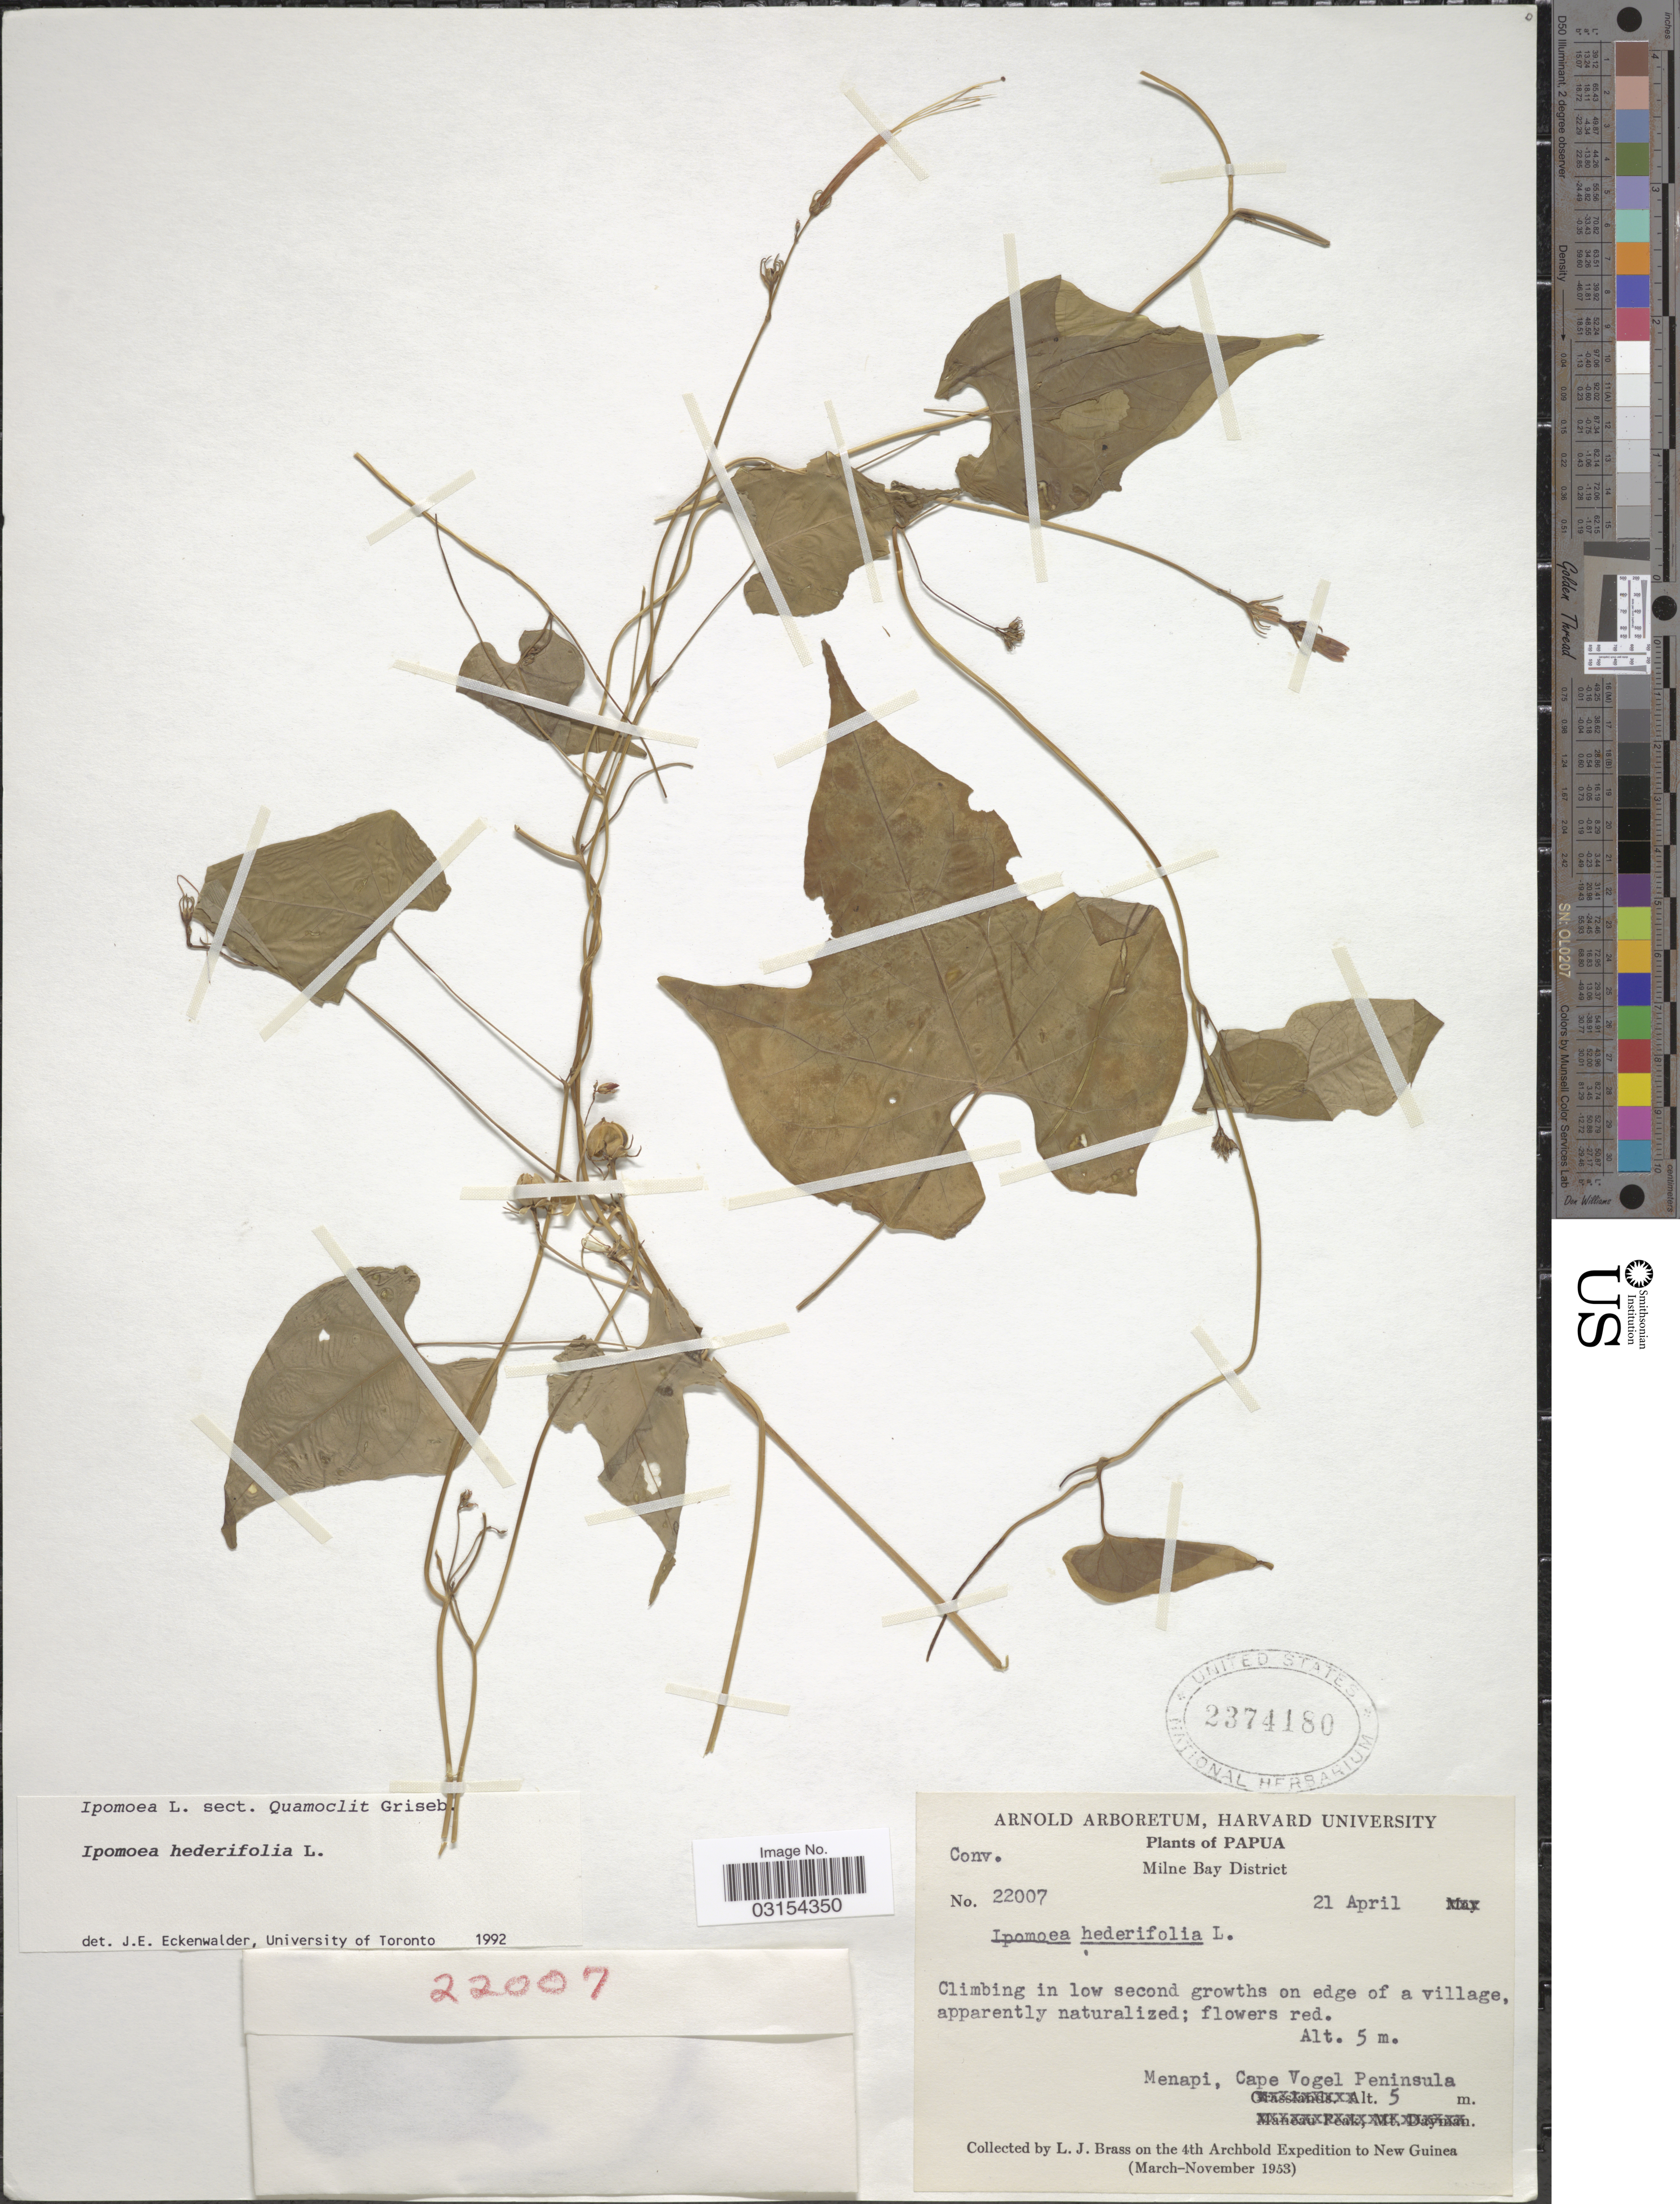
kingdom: Plantae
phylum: Tracheophyta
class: Magnoliopsida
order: Solanales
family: Convolvulaceae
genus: Ipomoea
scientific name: Ipomoea hederifolia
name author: L.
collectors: L. J. Brass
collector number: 22007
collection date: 1953-04-21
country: Papua New Guinea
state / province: Milne Bay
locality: Papua. Milne Bay District. Menapi, Cape Vogel Peninsula. New Guinea.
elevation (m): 5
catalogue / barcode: US 2374180